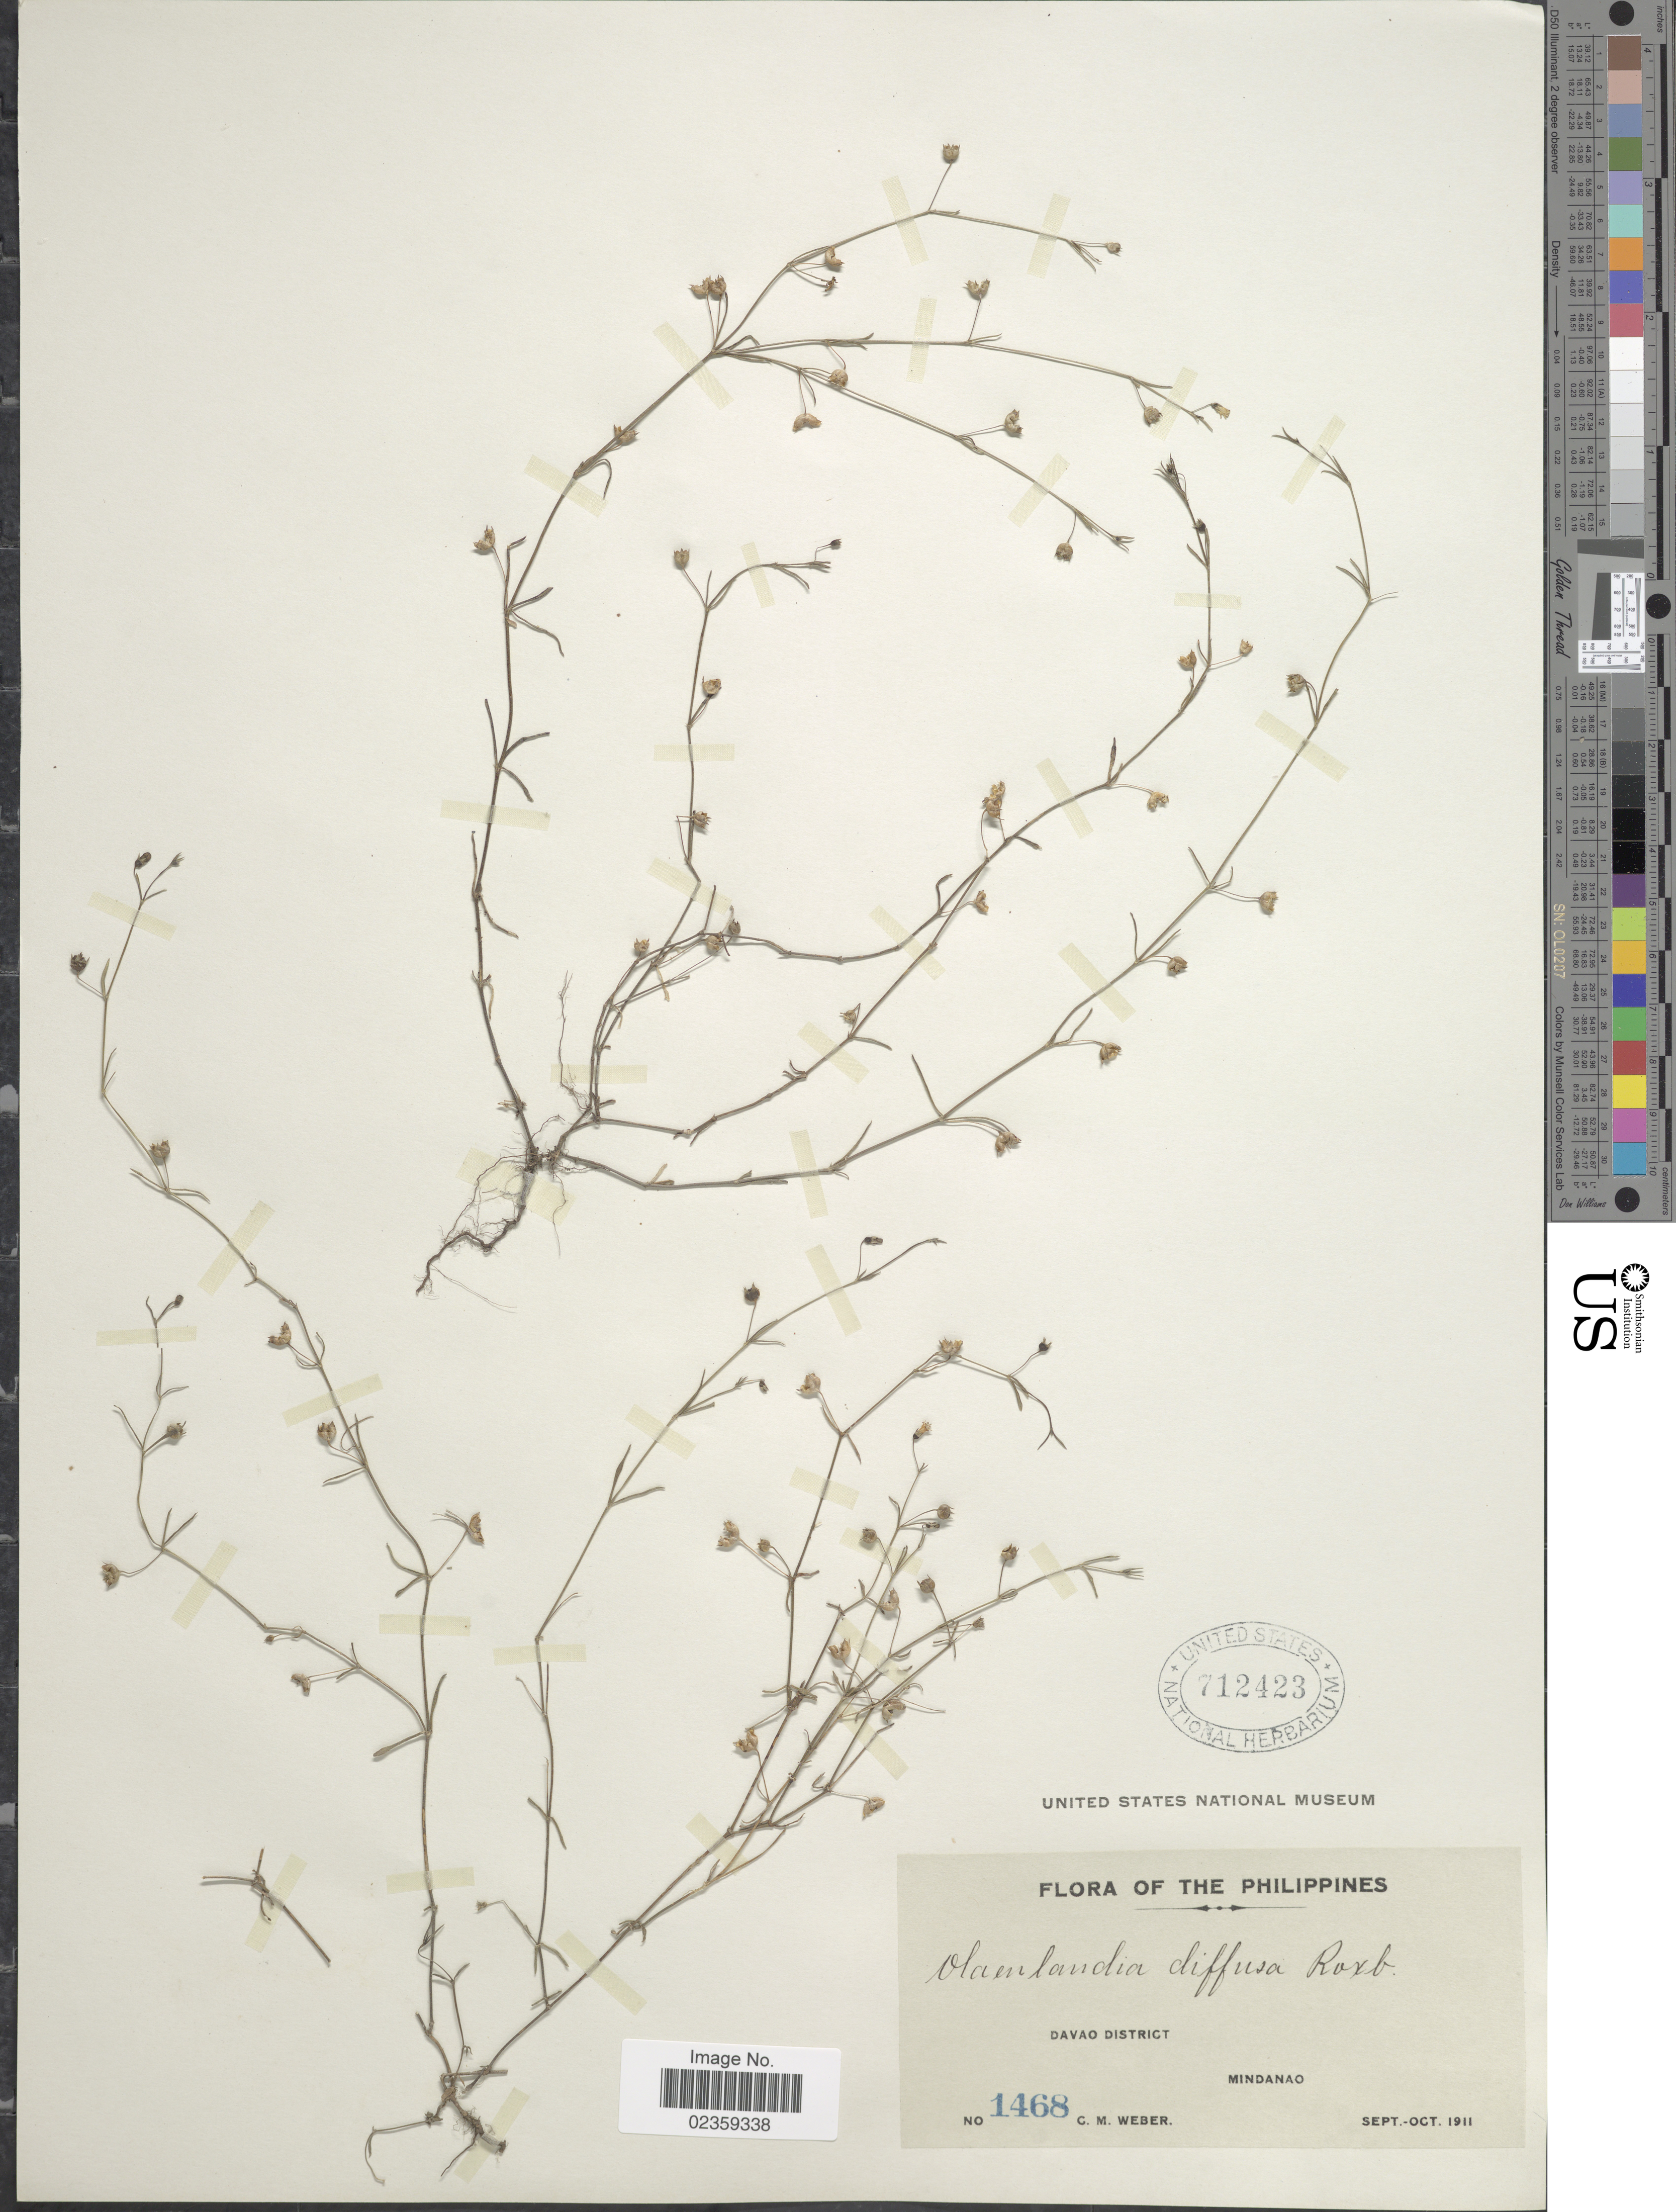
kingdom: Plantae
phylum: Tracheophyta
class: Magnoliopsida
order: Gentianales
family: Rubiaceae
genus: Oldenlandia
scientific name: Oldenlandia diffusa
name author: (Willd.) Roxb.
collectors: C. M. Weber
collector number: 1468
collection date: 1911-09/1911-10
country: Philippines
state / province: Davao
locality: Davao District. Mindanao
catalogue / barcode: US 712423